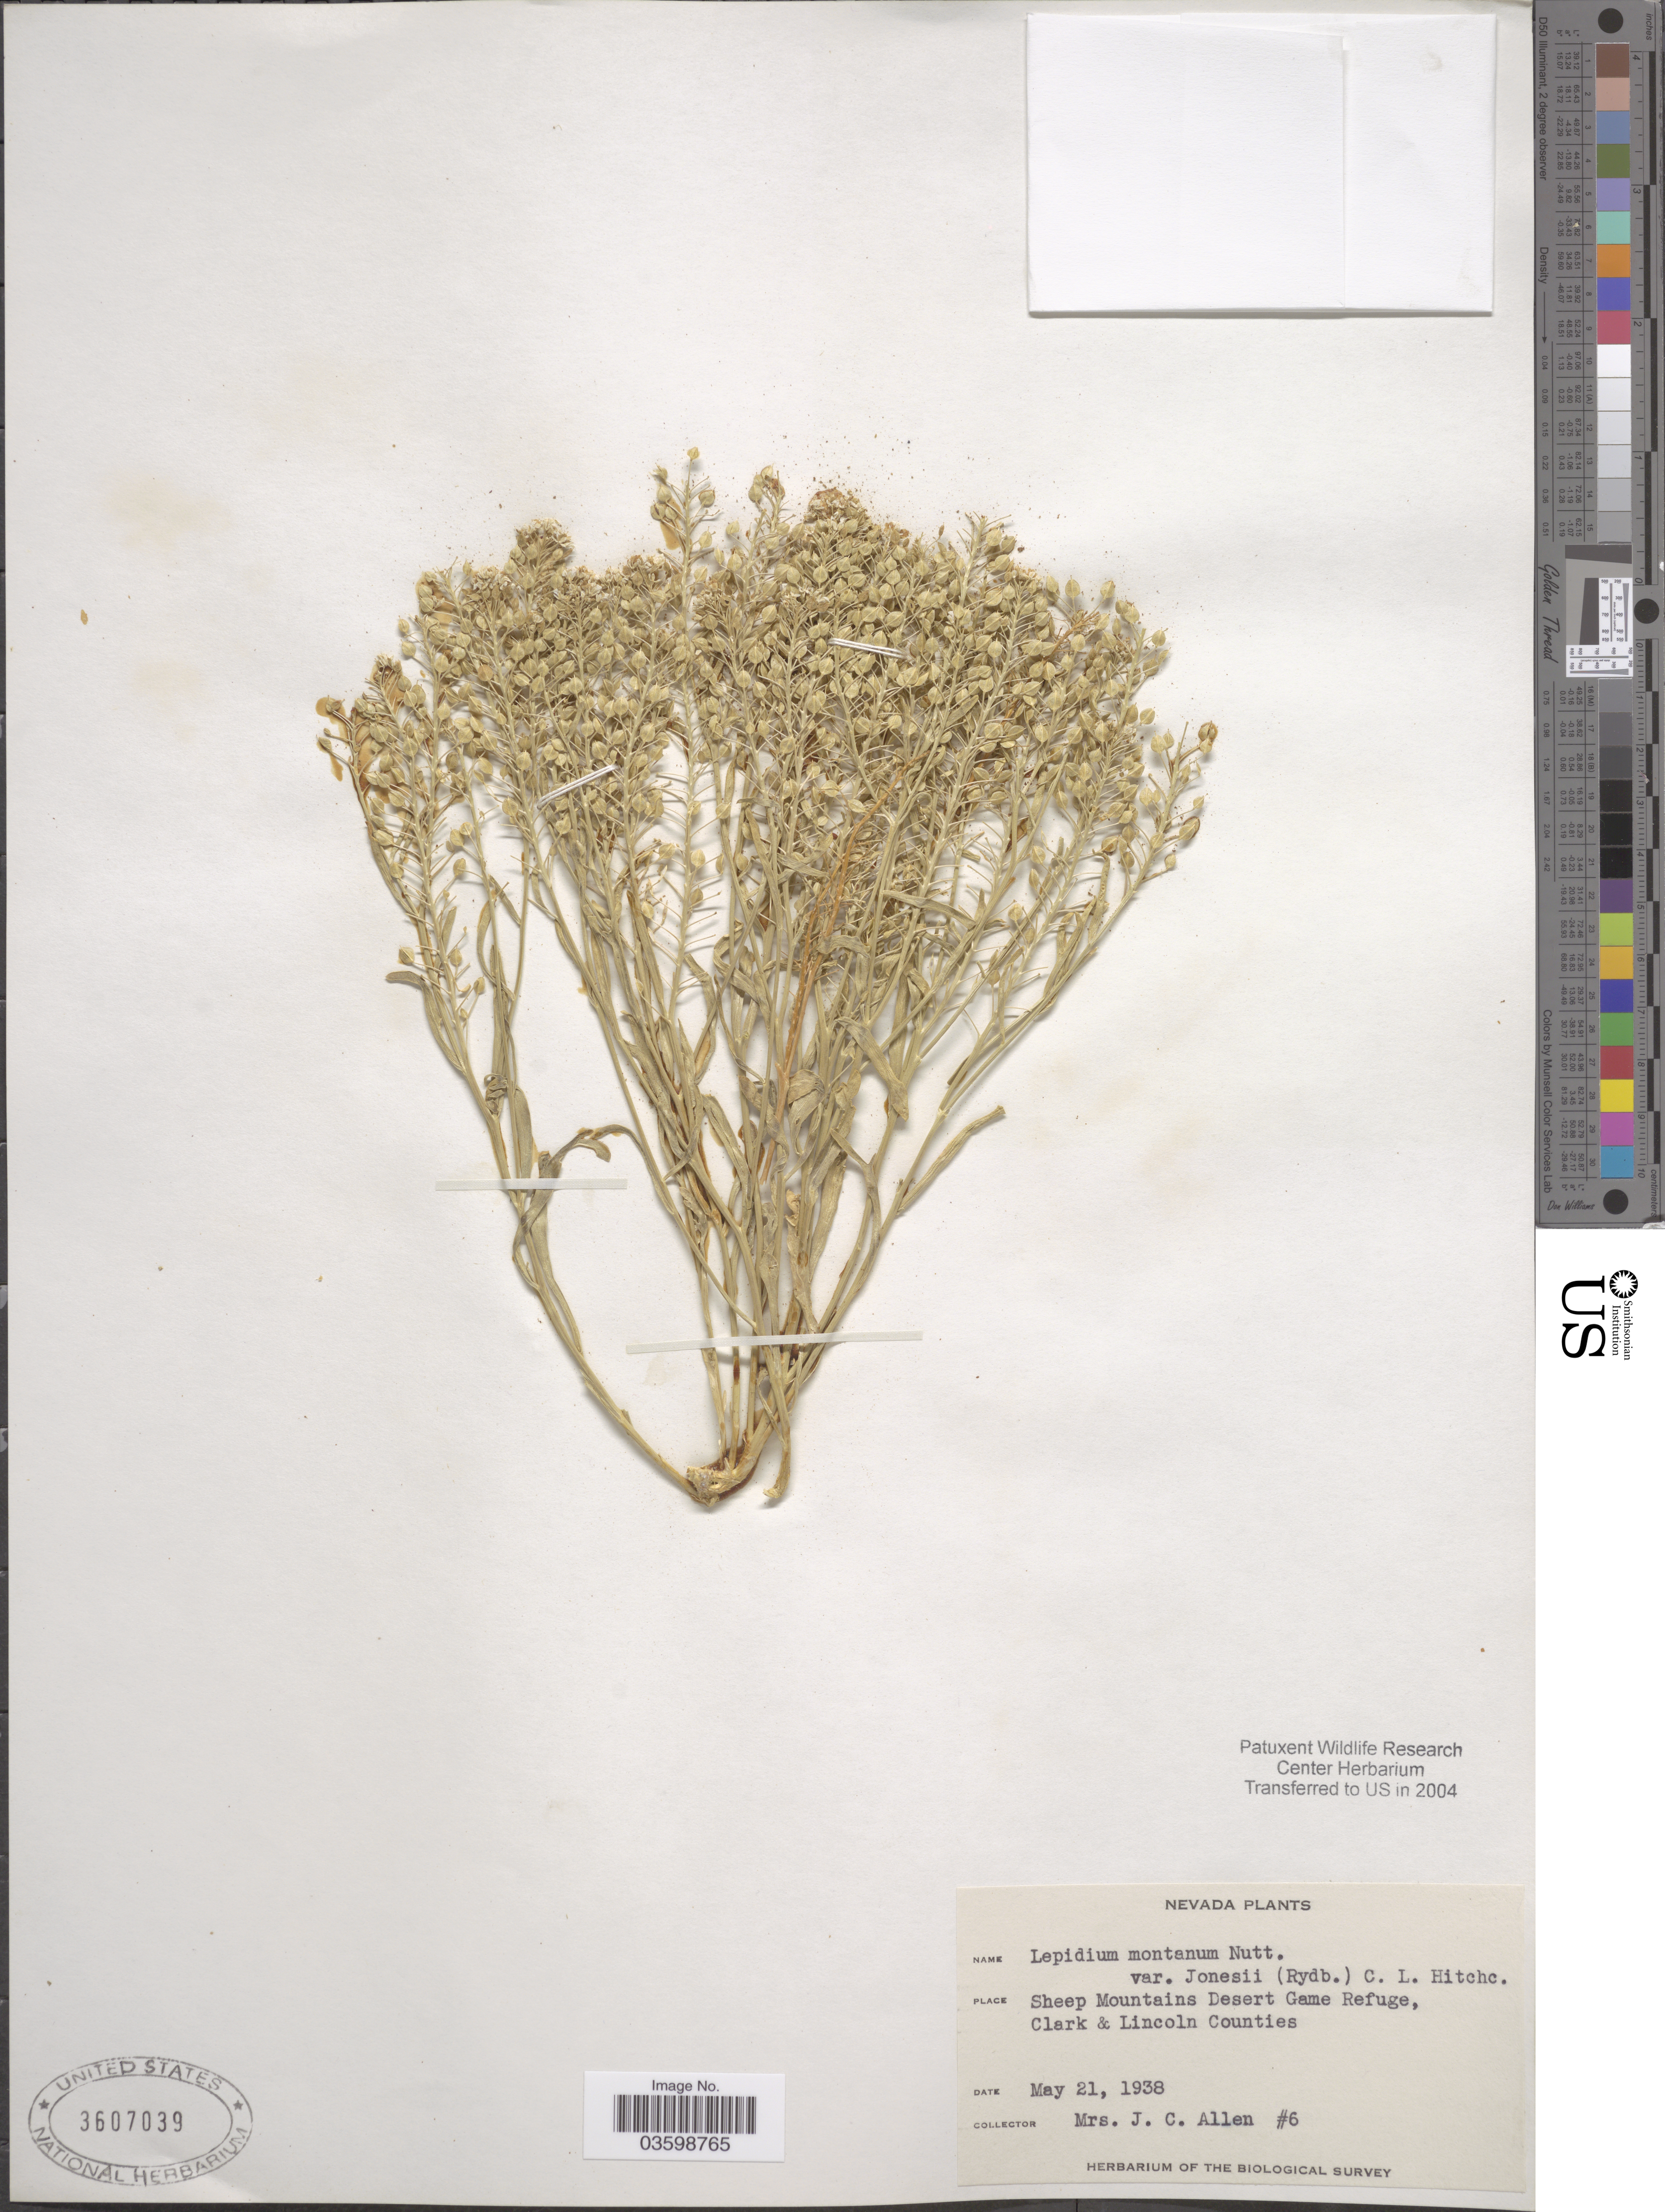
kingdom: Plantae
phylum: Tracheophyta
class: Magnoliopsida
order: Brassicales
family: Brassicaceae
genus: Lepidium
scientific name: Lepidium montanum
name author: Nutt.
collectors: Mrs. J. C. Allen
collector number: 6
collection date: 1938-05-21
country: United States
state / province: Nevada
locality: Sheep Mountains Desert Game Refuge, Clark & Lincoln Counties.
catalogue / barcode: US 3607039